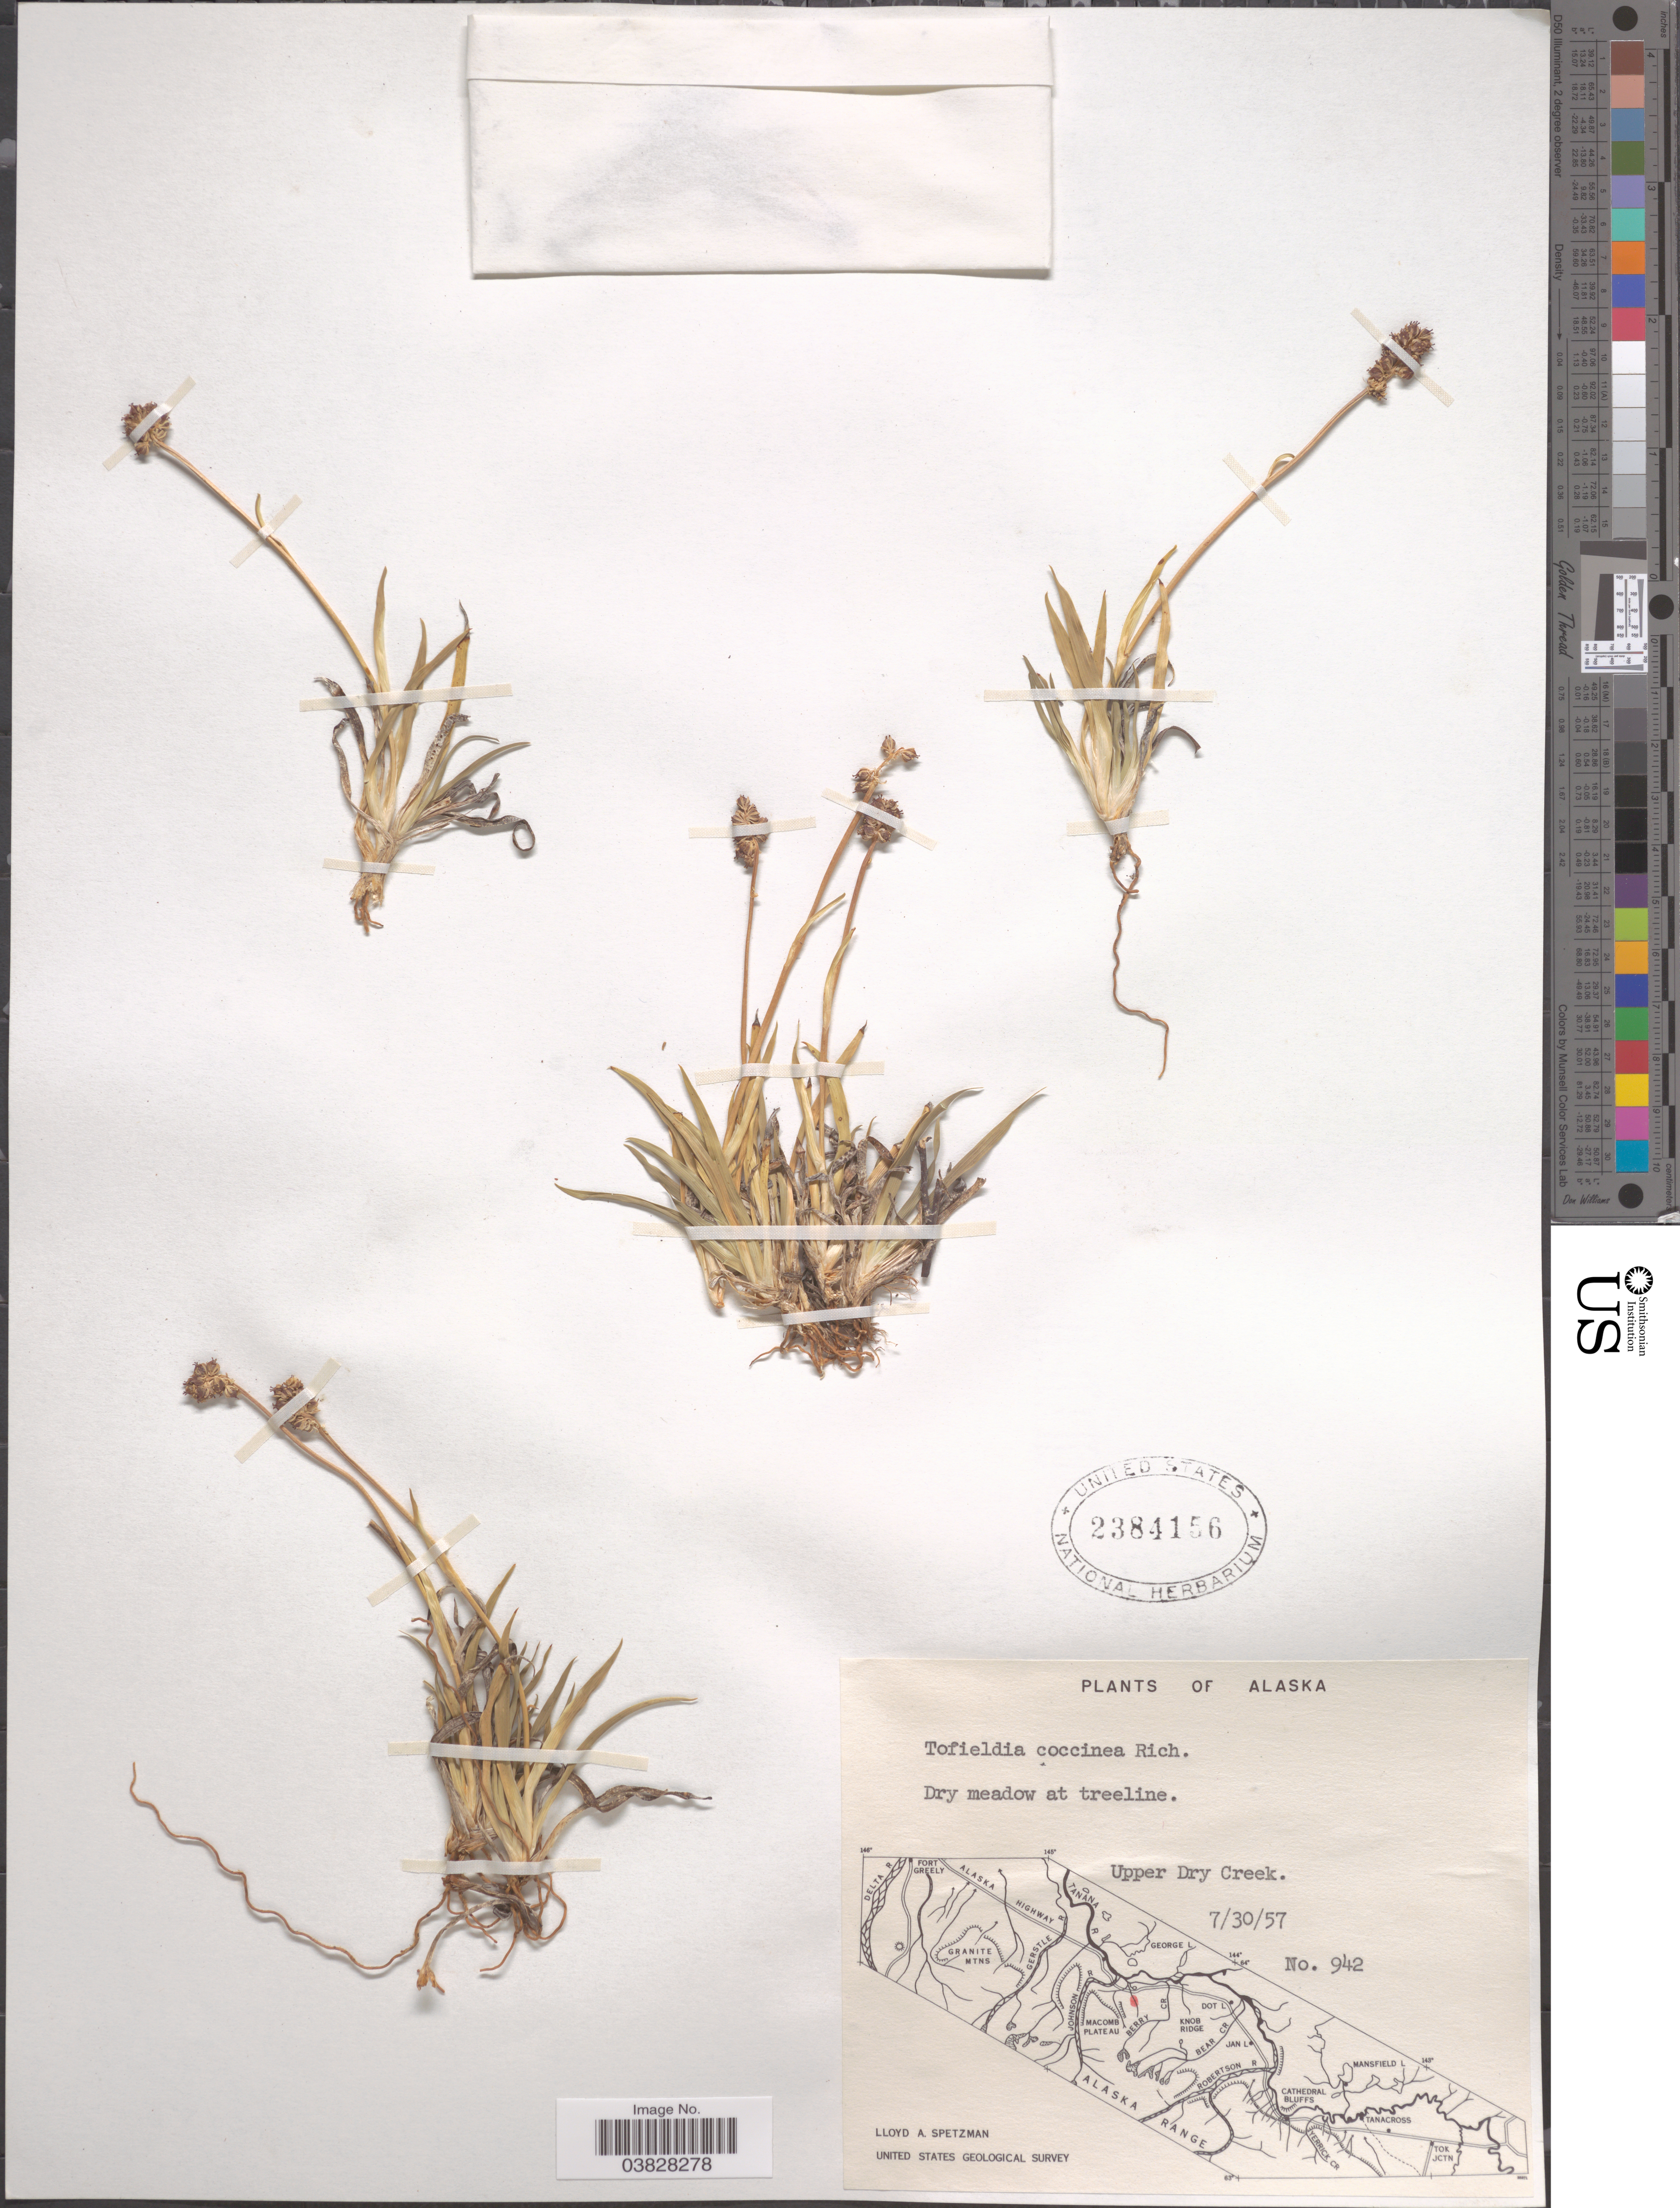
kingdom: Plantae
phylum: Tracheophyta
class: Liliopsida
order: Alismatales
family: Tofieldiaceae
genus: Tofieldia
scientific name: Tofieldia coccinea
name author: Richardson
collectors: L. Spetzman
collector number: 942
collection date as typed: Transcribed d/m/y: 30/7/57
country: United States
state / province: Alaska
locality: Upper Dry Creek.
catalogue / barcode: US 2384156